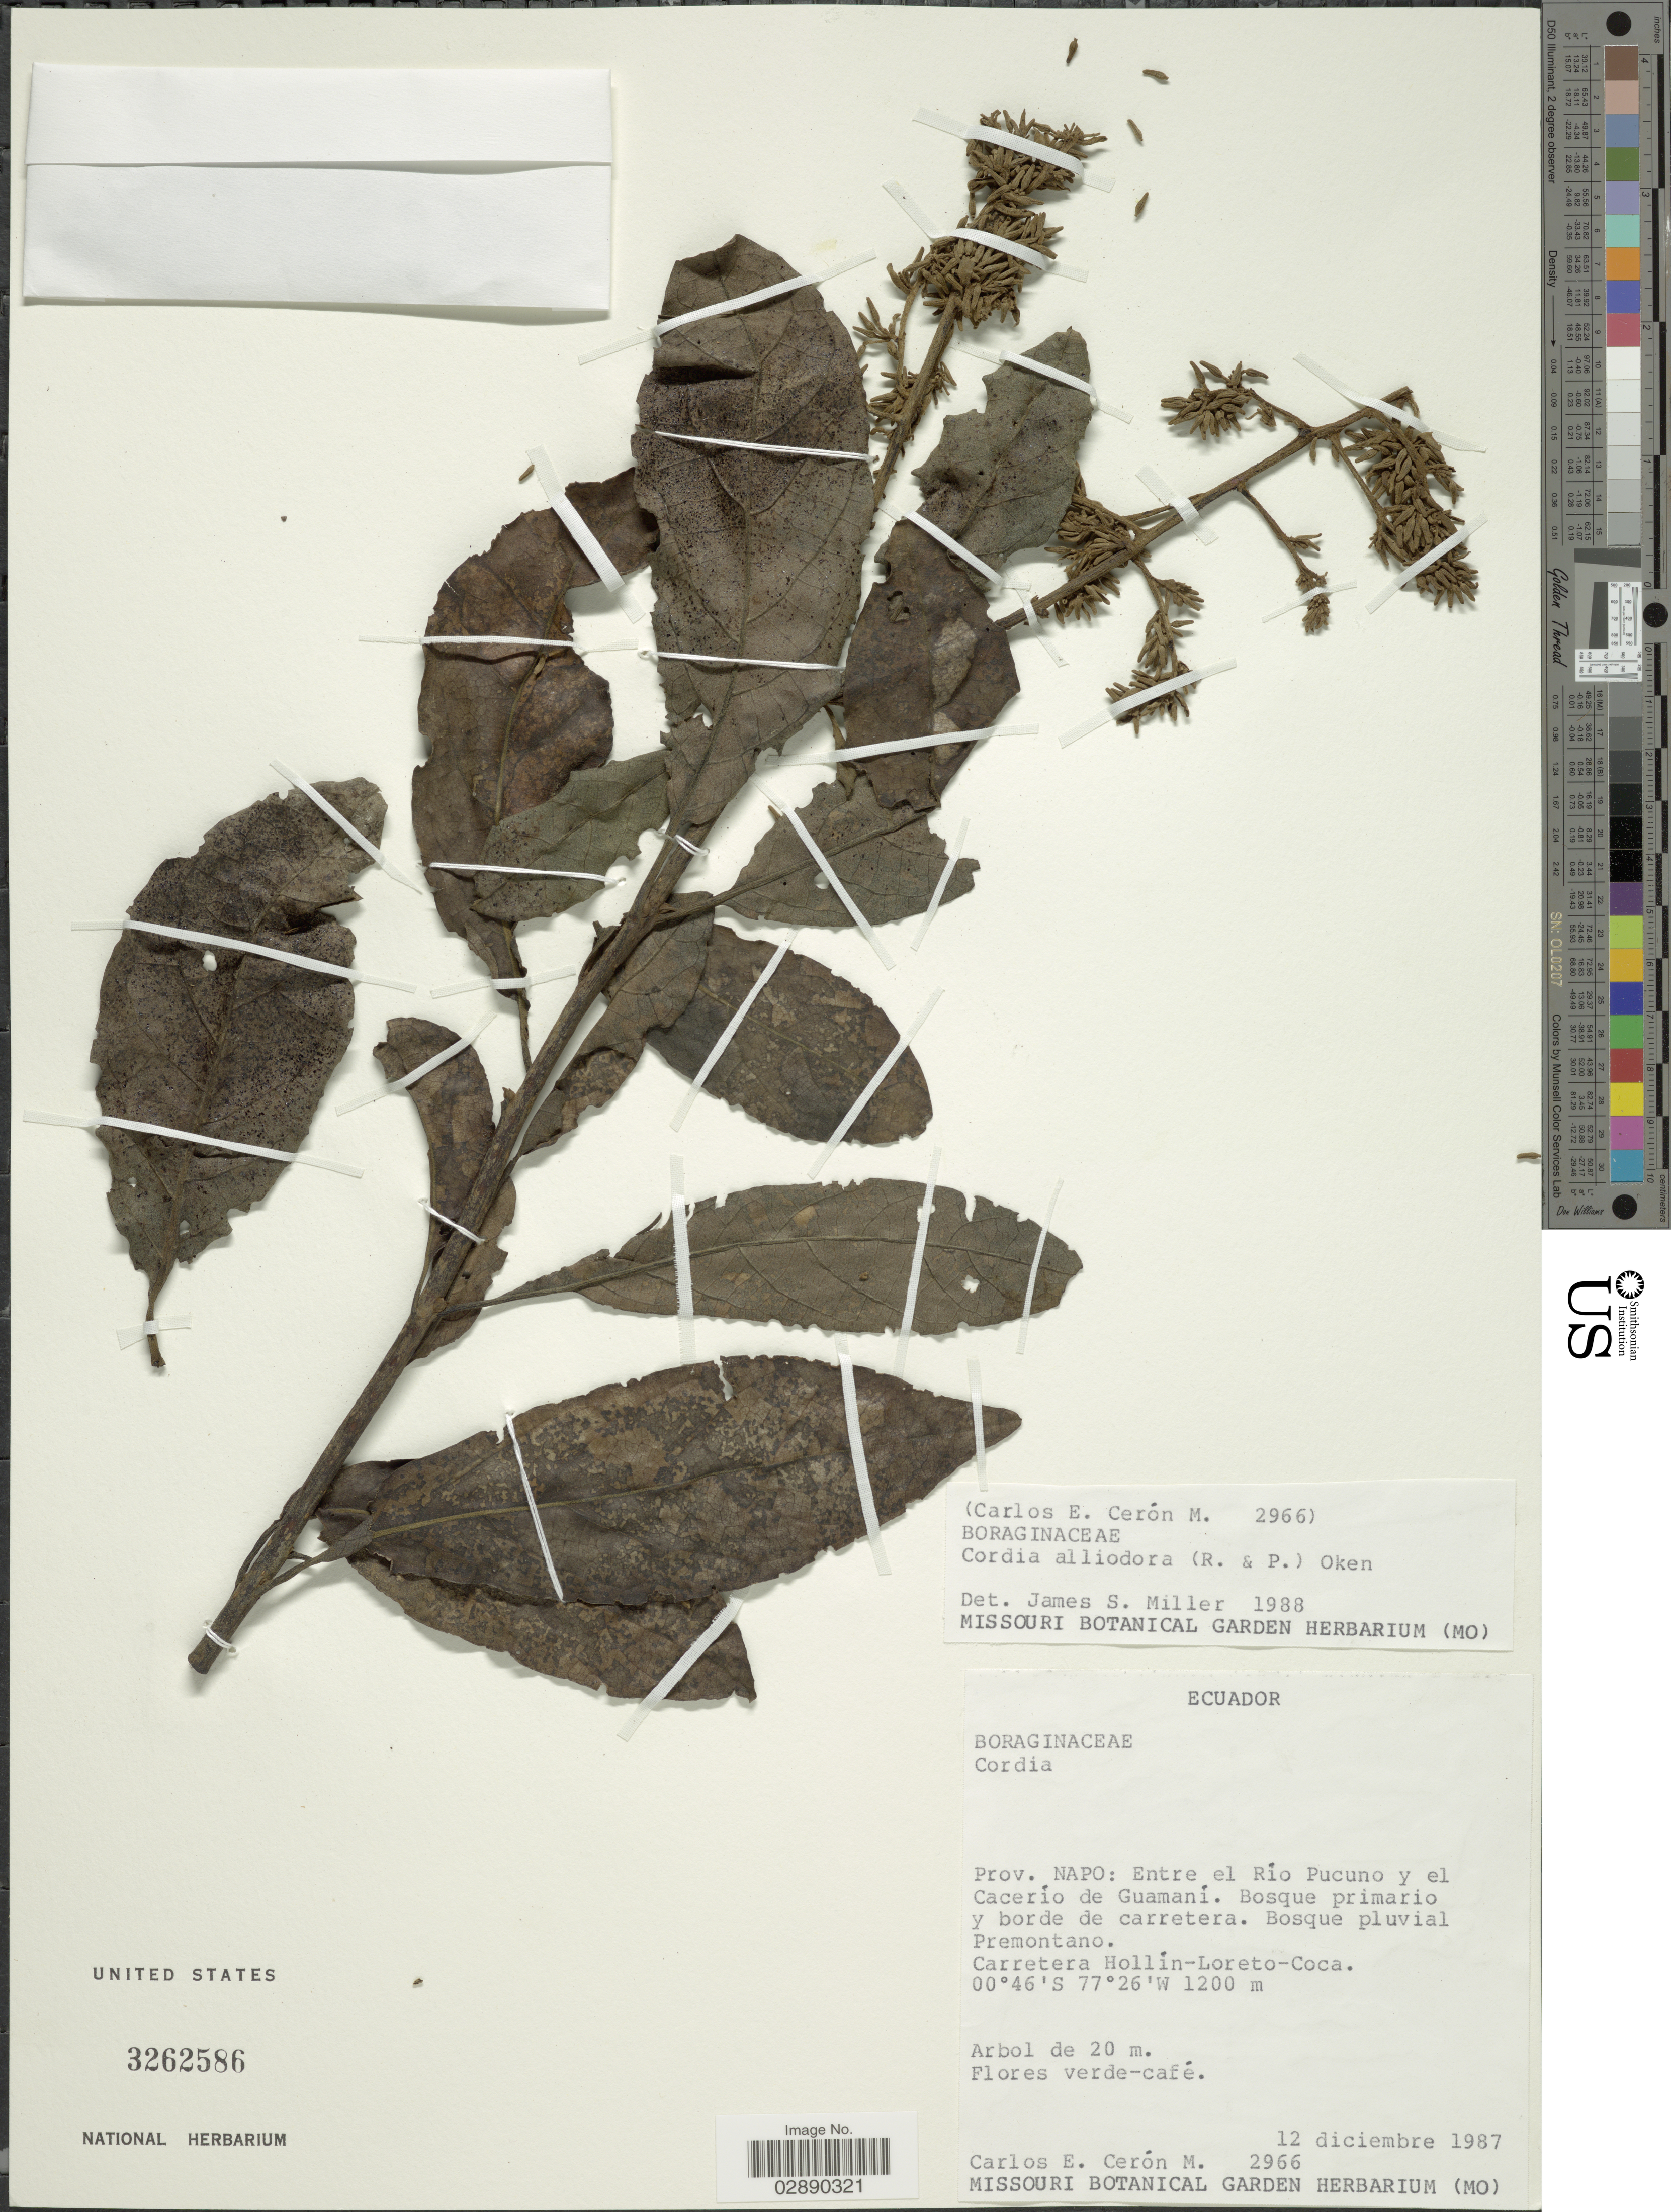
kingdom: Plantae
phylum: Tracheophyta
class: Magnoliopsida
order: Boraginales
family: Cordiaceae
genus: Cordia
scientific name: Cordia alliodora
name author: (Ruiz & Pav.) Oken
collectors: C. E. Cerón M.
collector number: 2966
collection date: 1987-12-12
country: Ecuador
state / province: Napo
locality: Entre el Rio Pucuno y el Cacerío de Guamaní. Carretera Hollin-Loreto-Coca.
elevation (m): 1200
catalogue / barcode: US 3262586